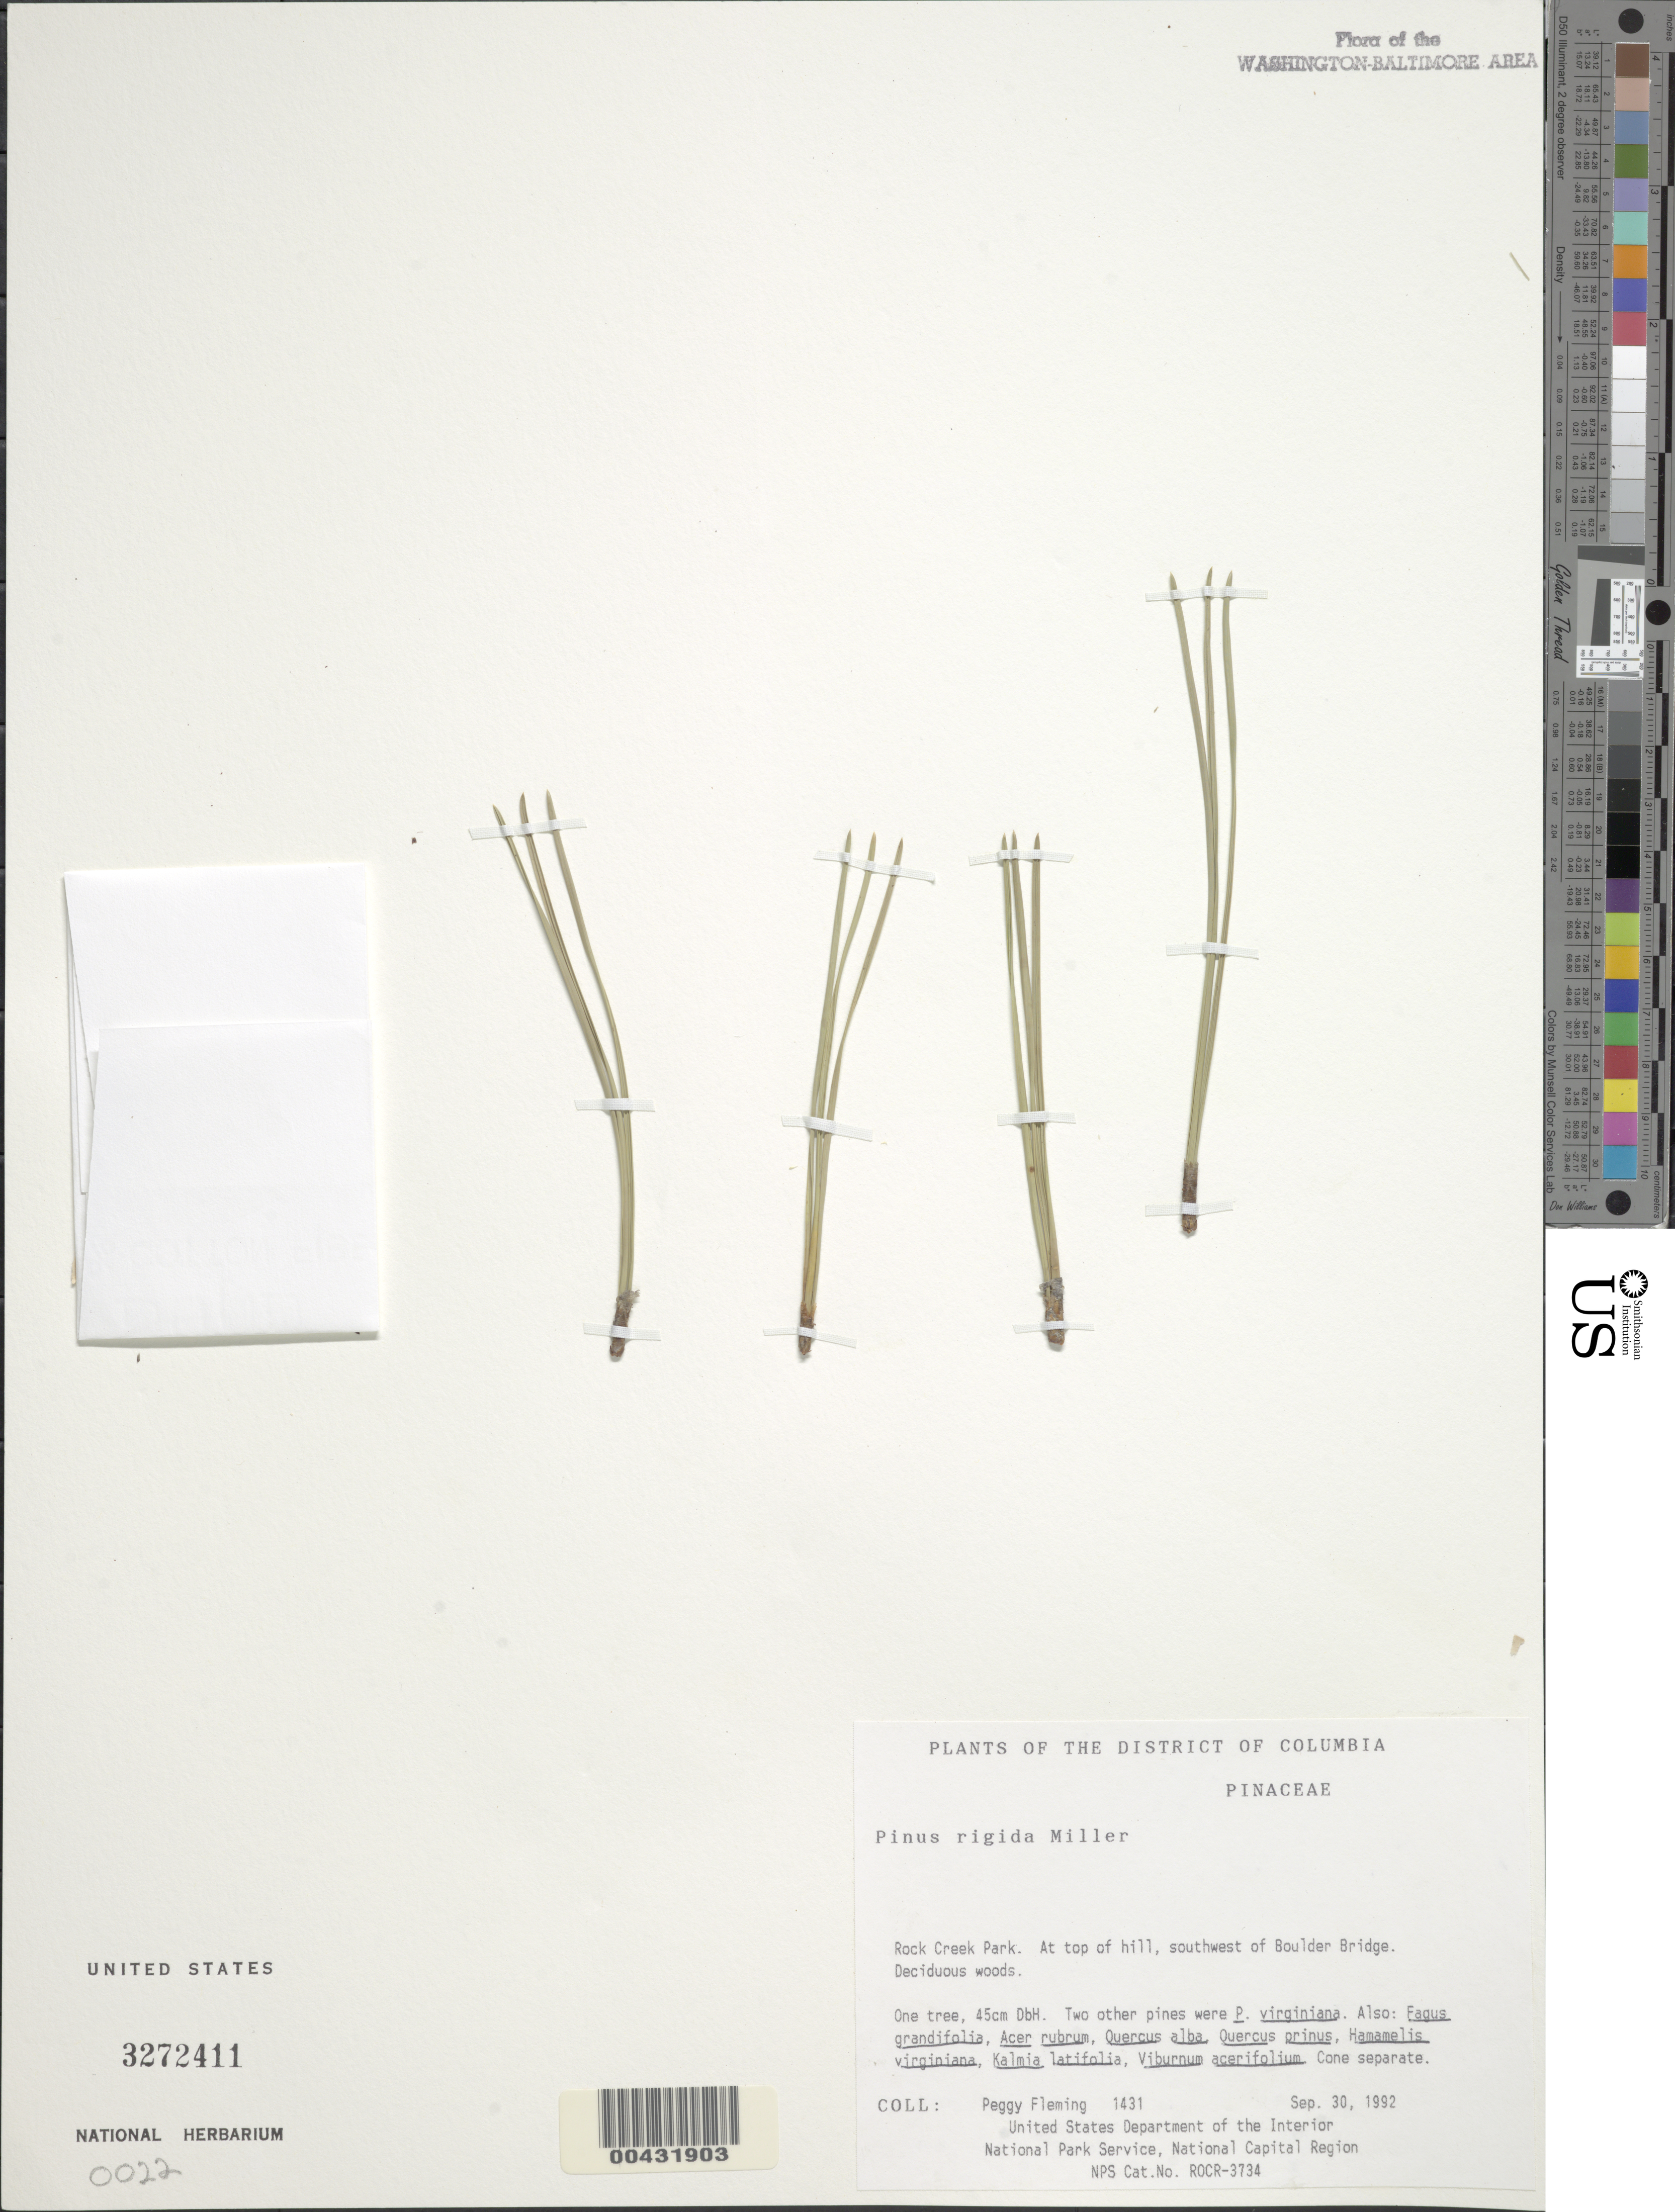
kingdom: Plantae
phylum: Tracheophyta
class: Pinopsida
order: Pinales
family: Pinaceae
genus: Pinus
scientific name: Pinus rigida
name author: Mill.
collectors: P. Fleming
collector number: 1431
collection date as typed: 30 Sep 1992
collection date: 1992-09-30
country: United States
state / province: District of Columbia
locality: Rock Creek Park, SW of Bolder Bridge Rock Creek Park and Vicinity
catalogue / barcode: US 3272411